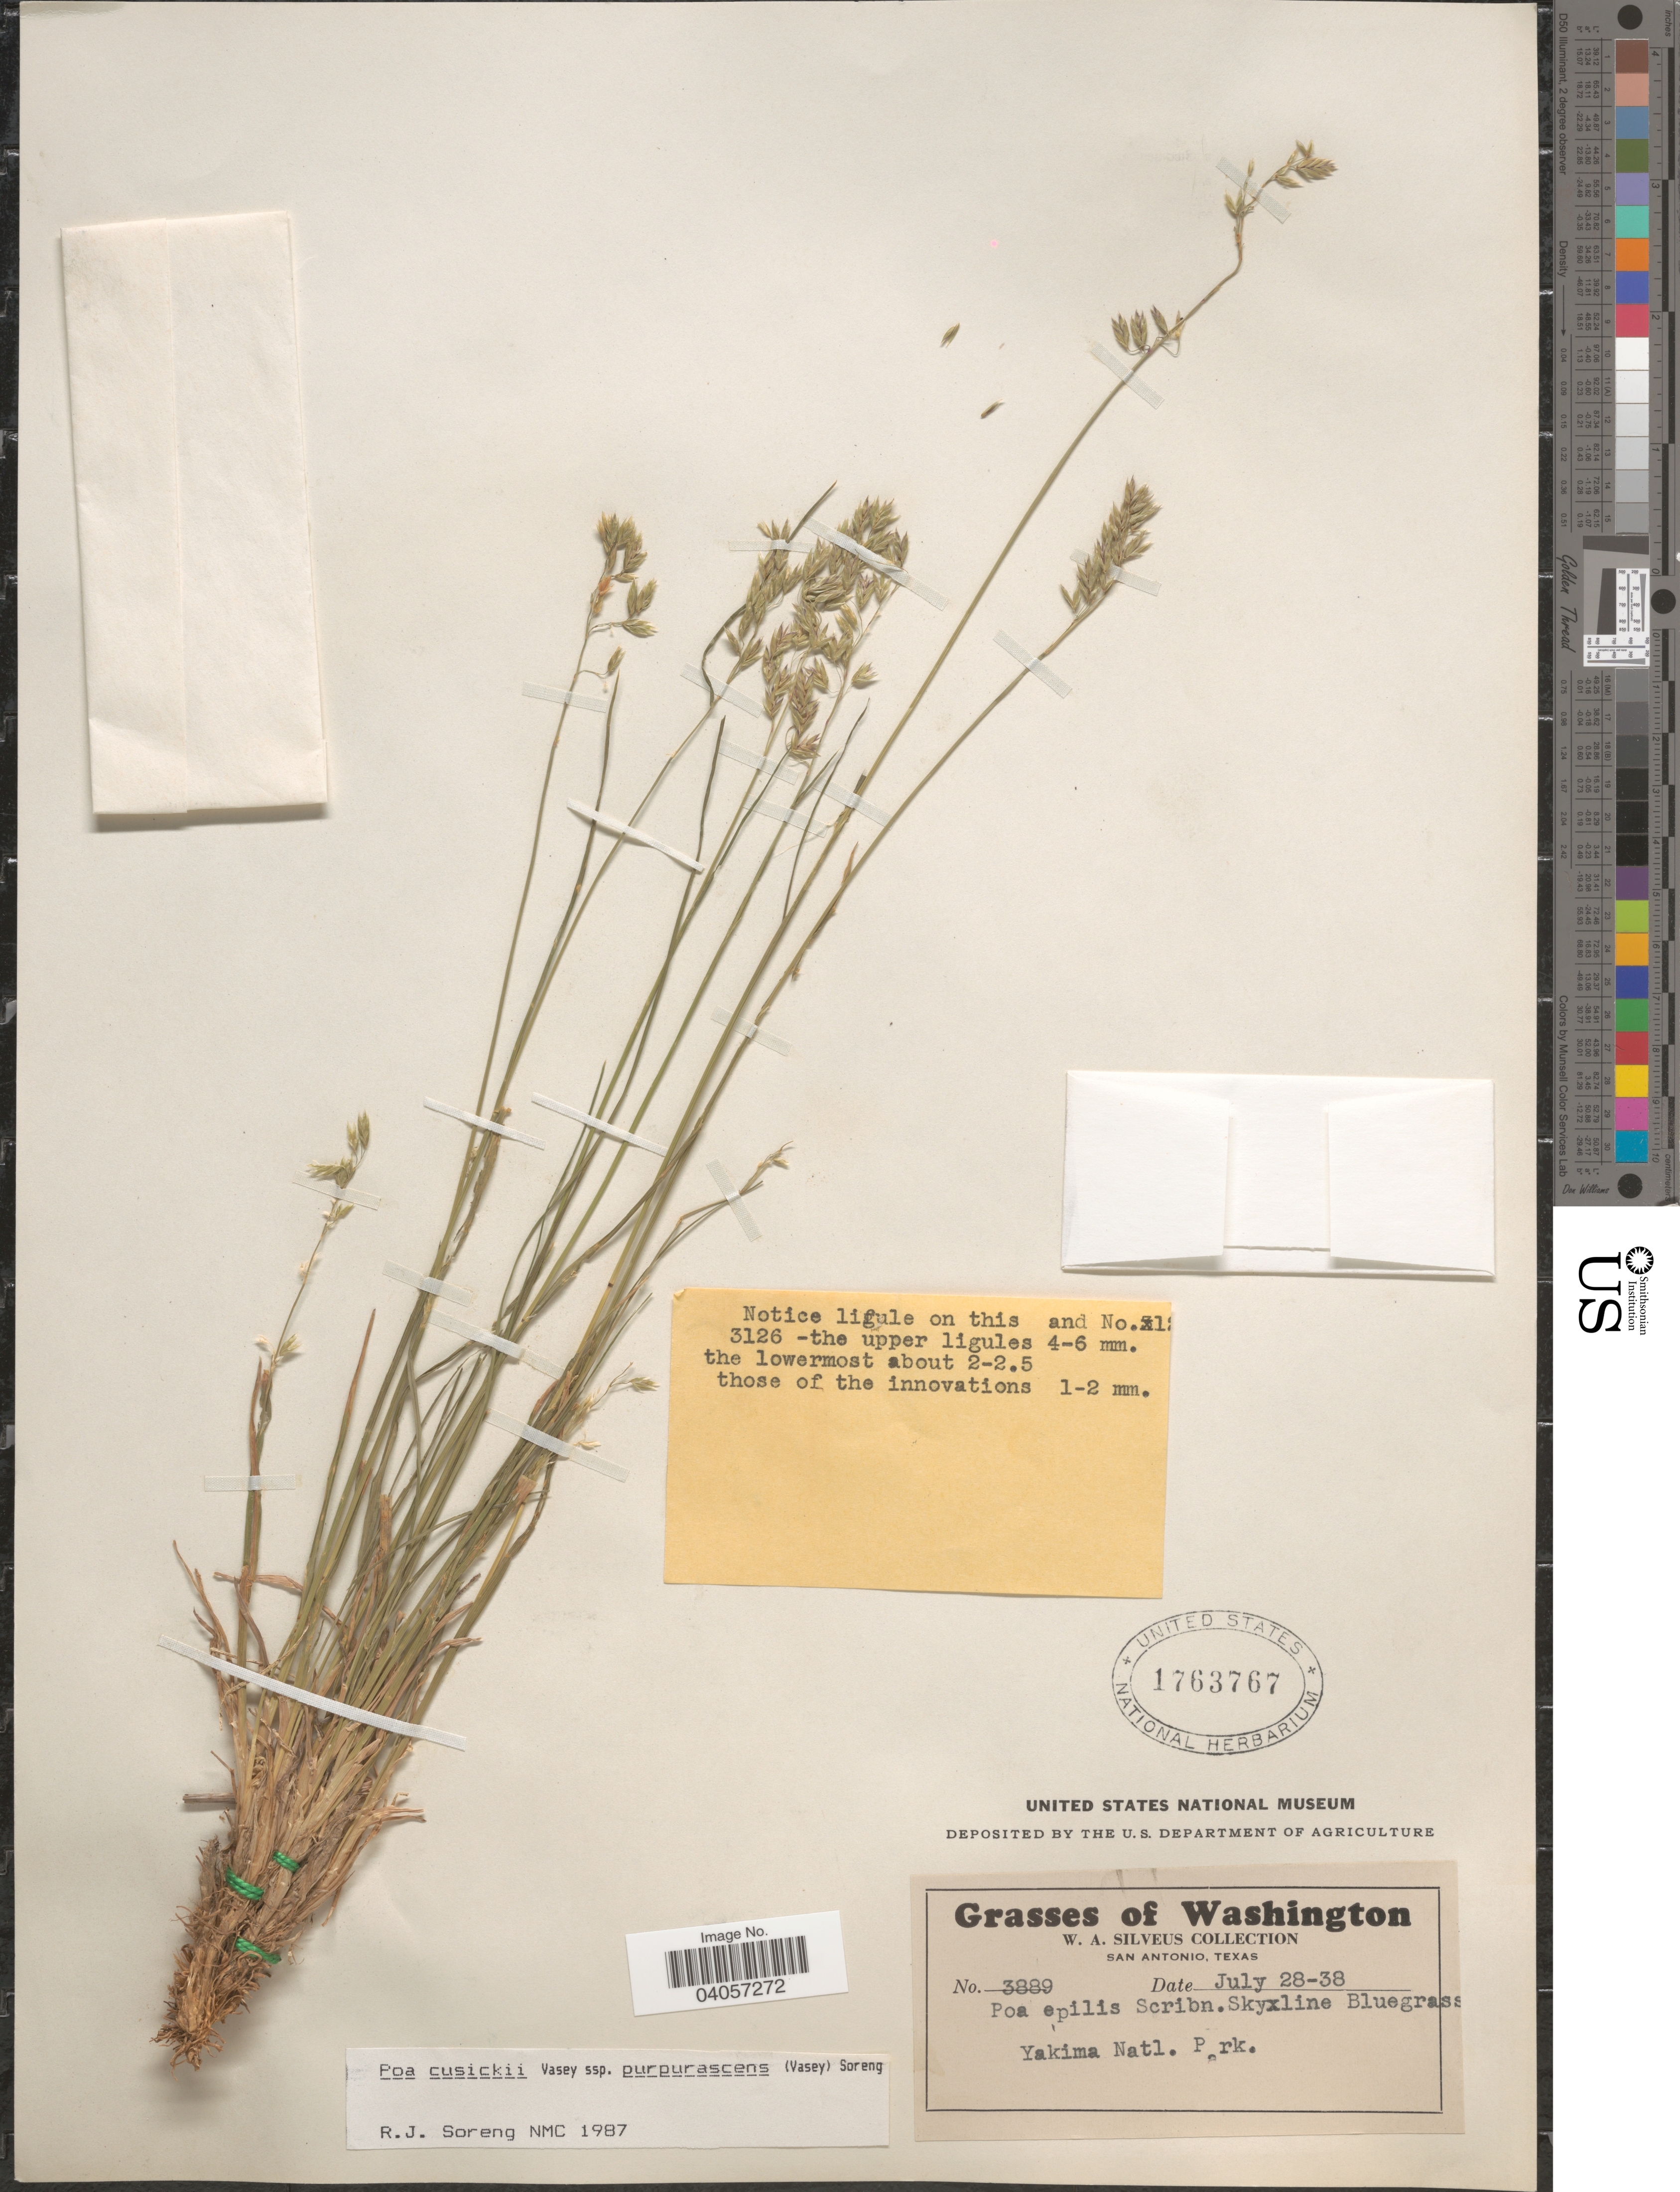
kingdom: Plantae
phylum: Tracheophyta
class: Liliopsida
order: Poales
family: Poaceae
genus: Poa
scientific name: Poa cusickii subsp. purpurascens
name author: (Vasey) Soreng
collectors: W. Silveus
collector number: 3889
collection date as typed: Transcribed d/m/y: 28/7/38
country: United States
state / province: Washington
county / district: Yakima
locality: Yakima Natl. Park.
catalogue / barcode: US 1763767